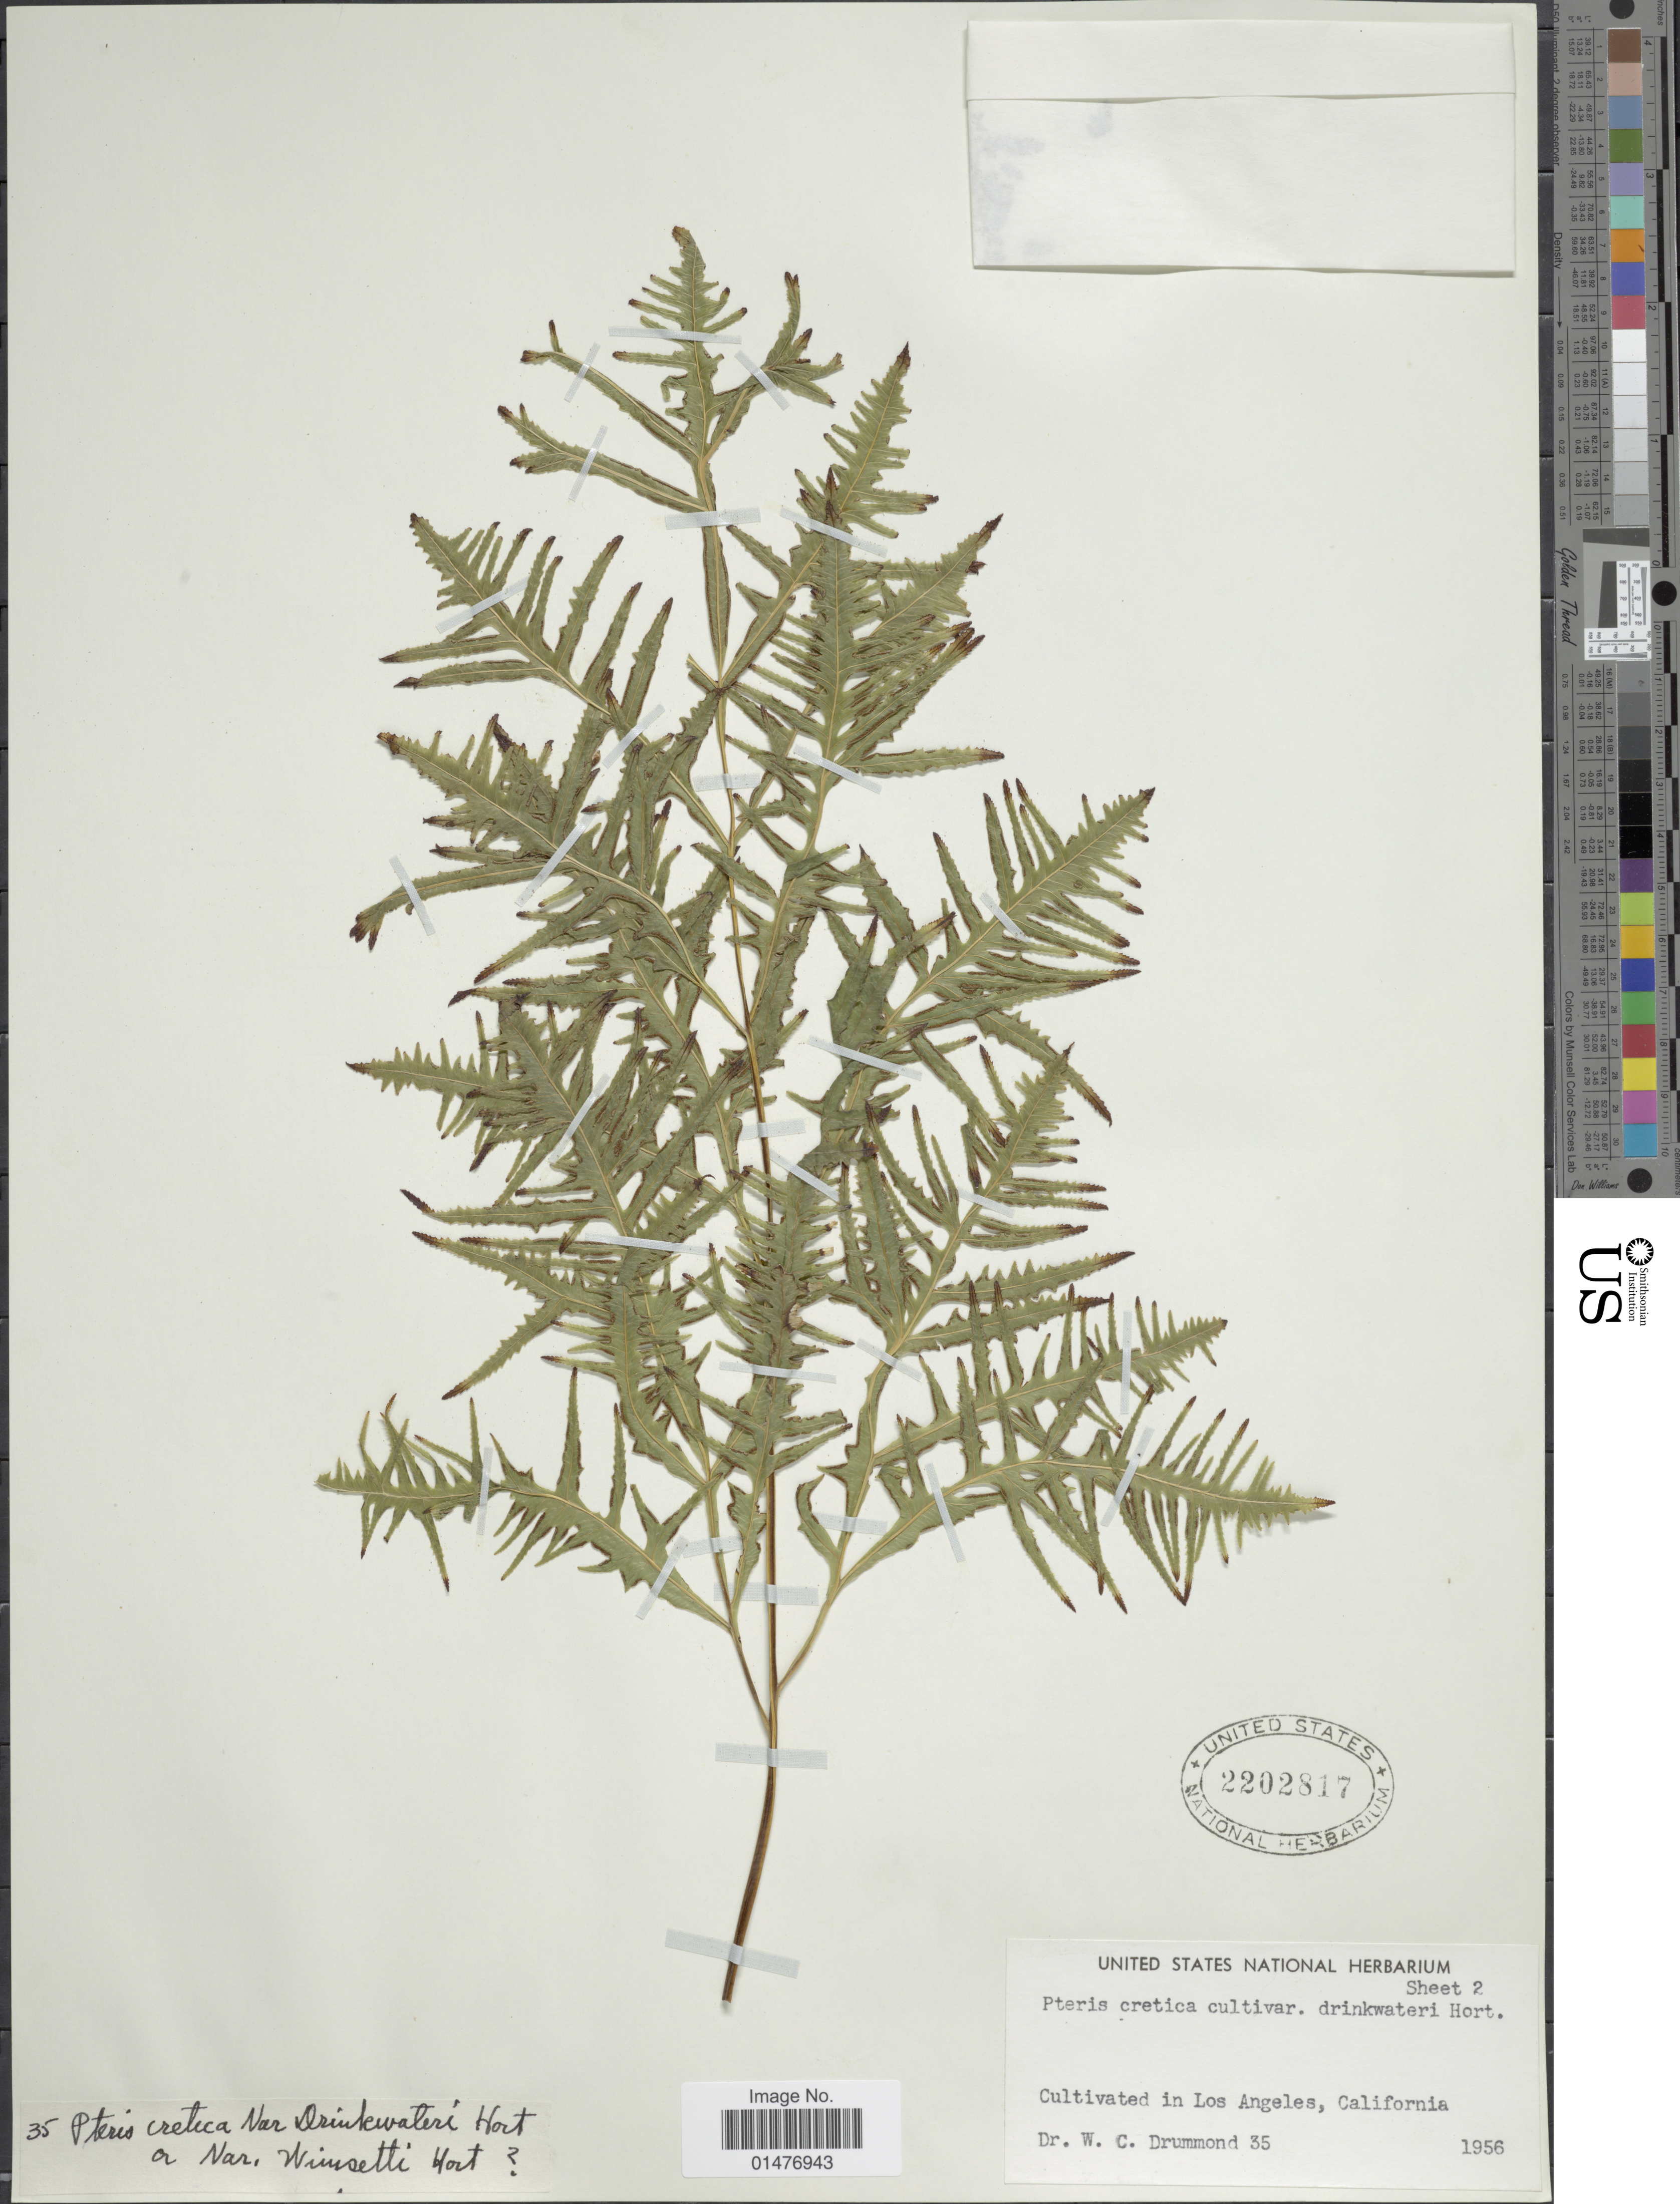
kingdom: Plantae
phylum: Tracheophyta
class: Polypodiopsida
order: Polypodiales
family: Pteridaceae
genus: Pteris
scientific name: Pteris cretica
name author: L.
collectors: W. Drummond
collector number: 35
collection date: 1956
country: United States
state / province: California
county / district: Los Angeles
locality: Los Angeles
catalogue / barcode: US 2202817